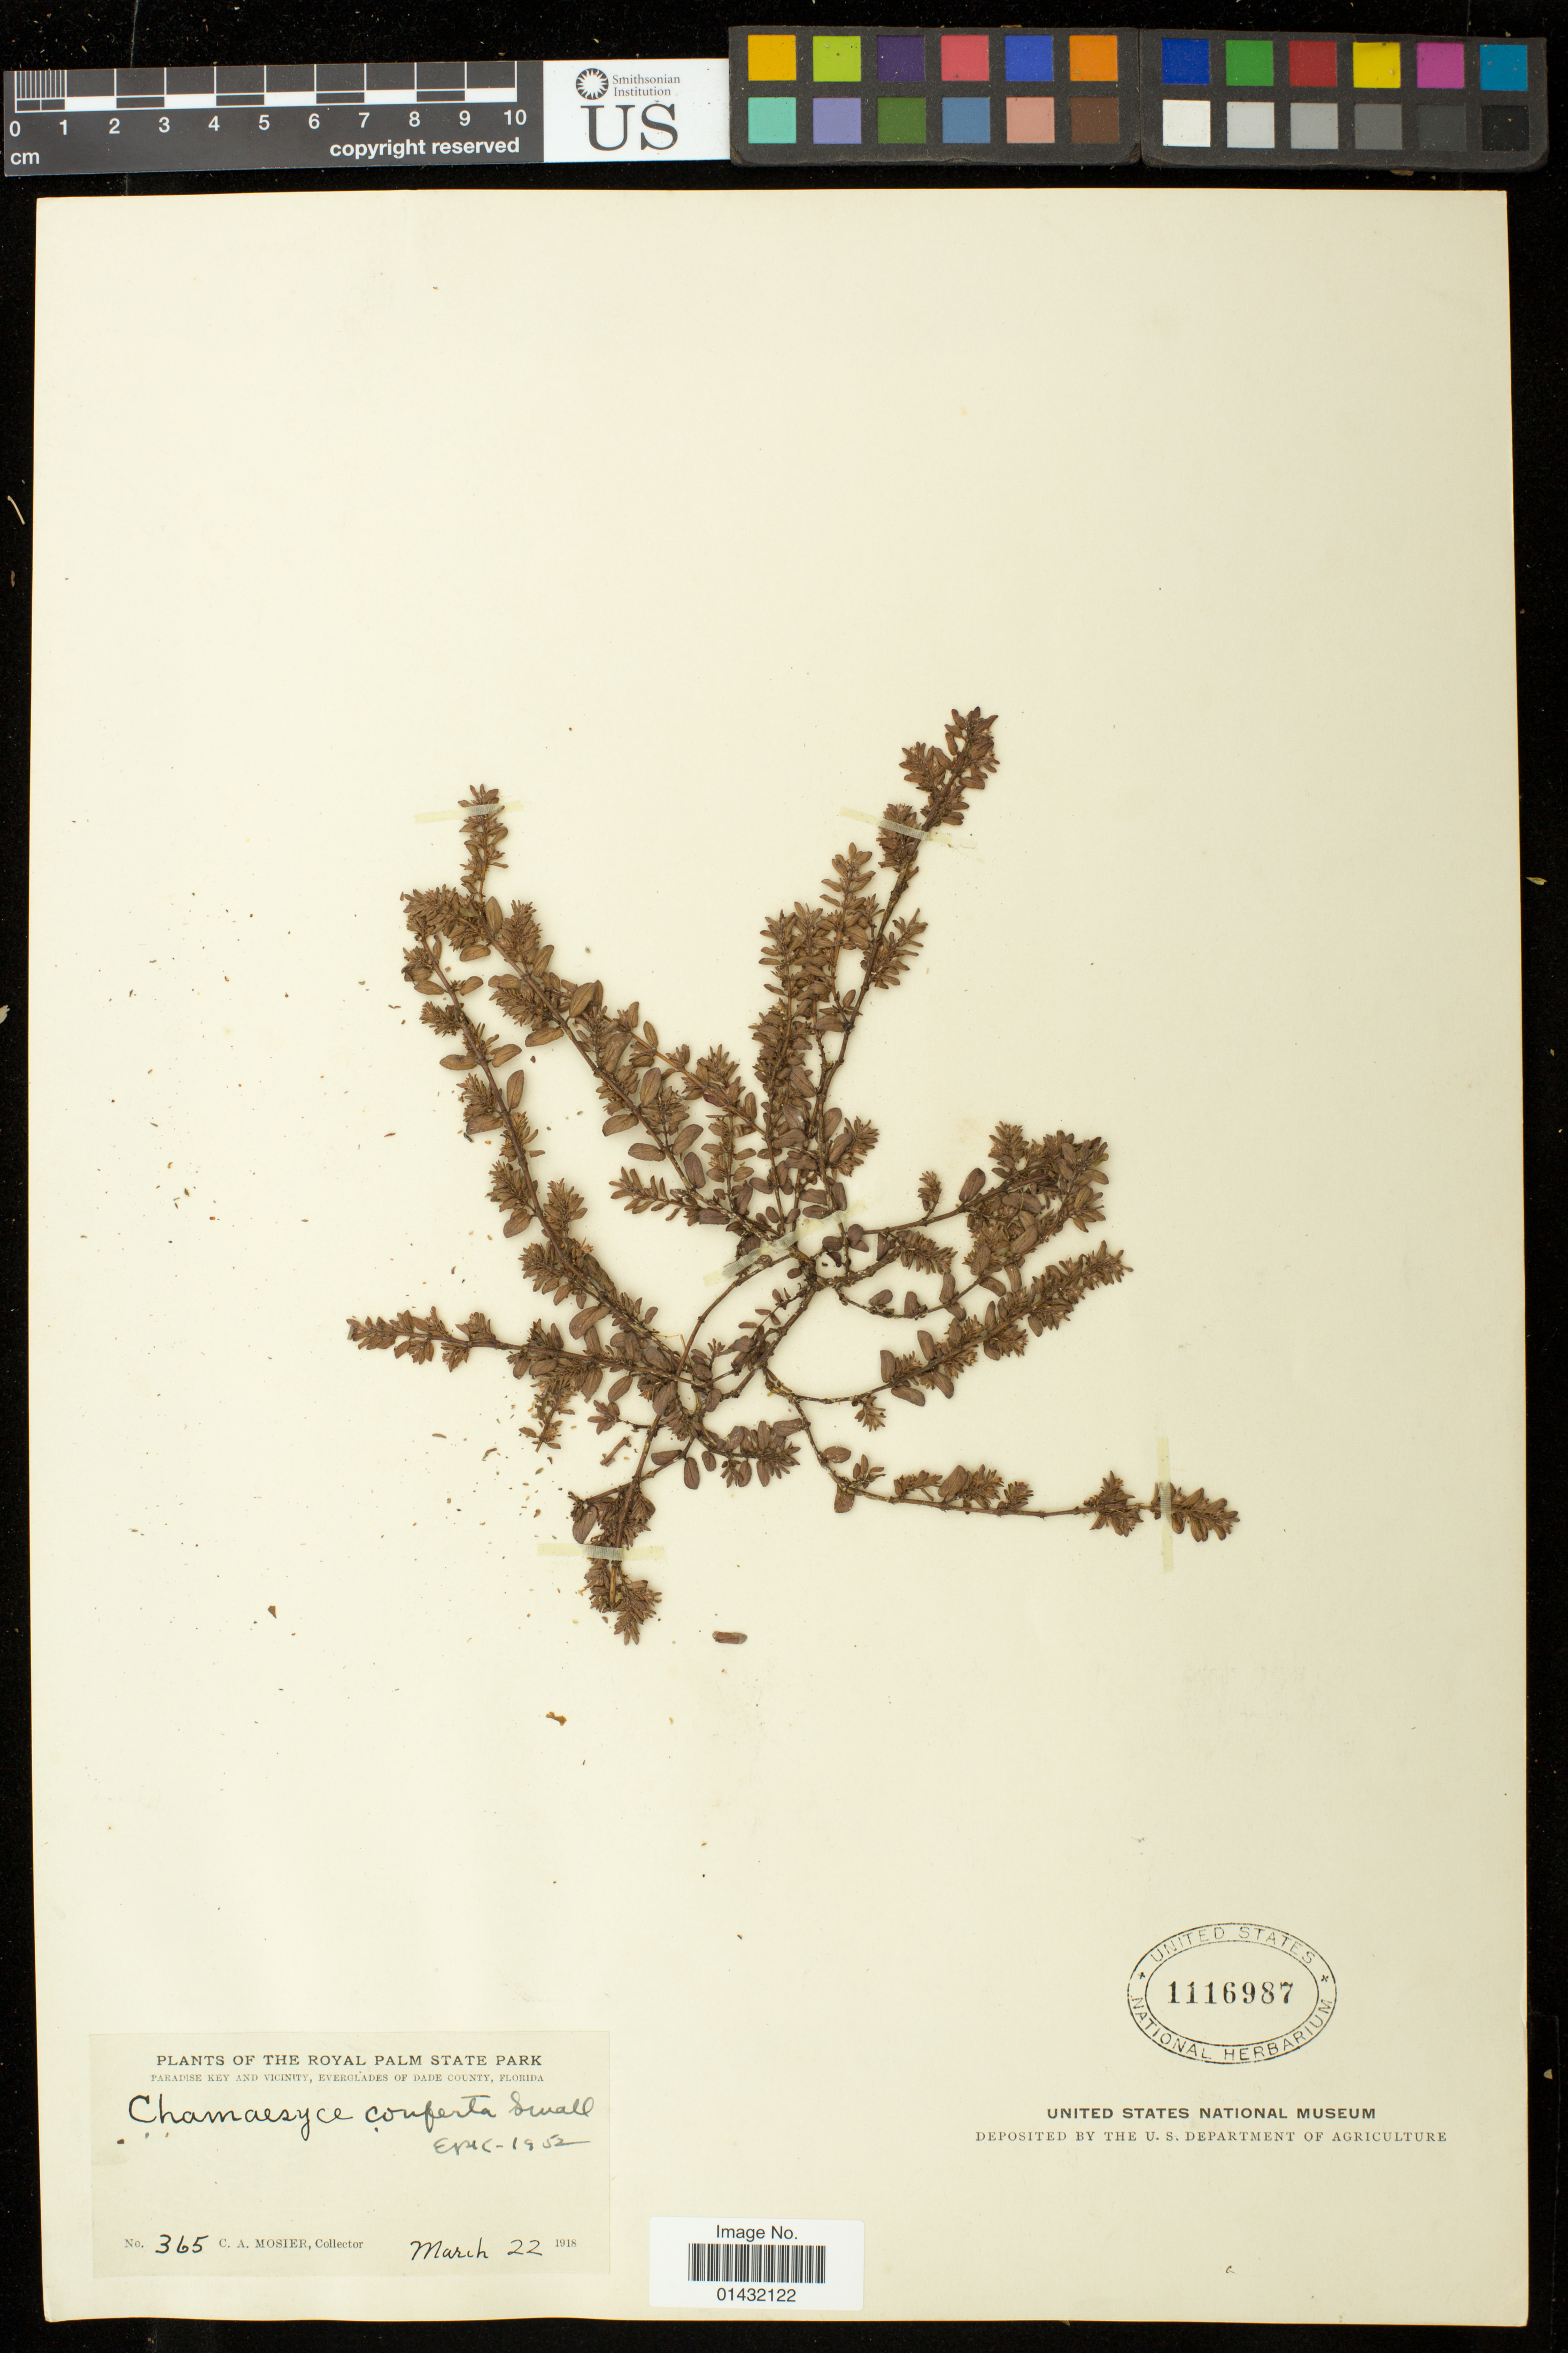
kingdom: Plantae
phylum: Tracheophyta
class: Magnoliopsida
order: Malpighiales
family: Euphorbiaceae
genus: Euphorbia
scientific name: Euphorbia conferta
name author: (Small) Oudejans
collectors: C. A. Mosier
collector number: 365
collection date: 1918-03-22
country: United States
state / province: Florida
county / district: Miami-Dade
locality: Royal Palm State Park, Paradise Key and Vicinity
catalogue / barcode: US 1116987